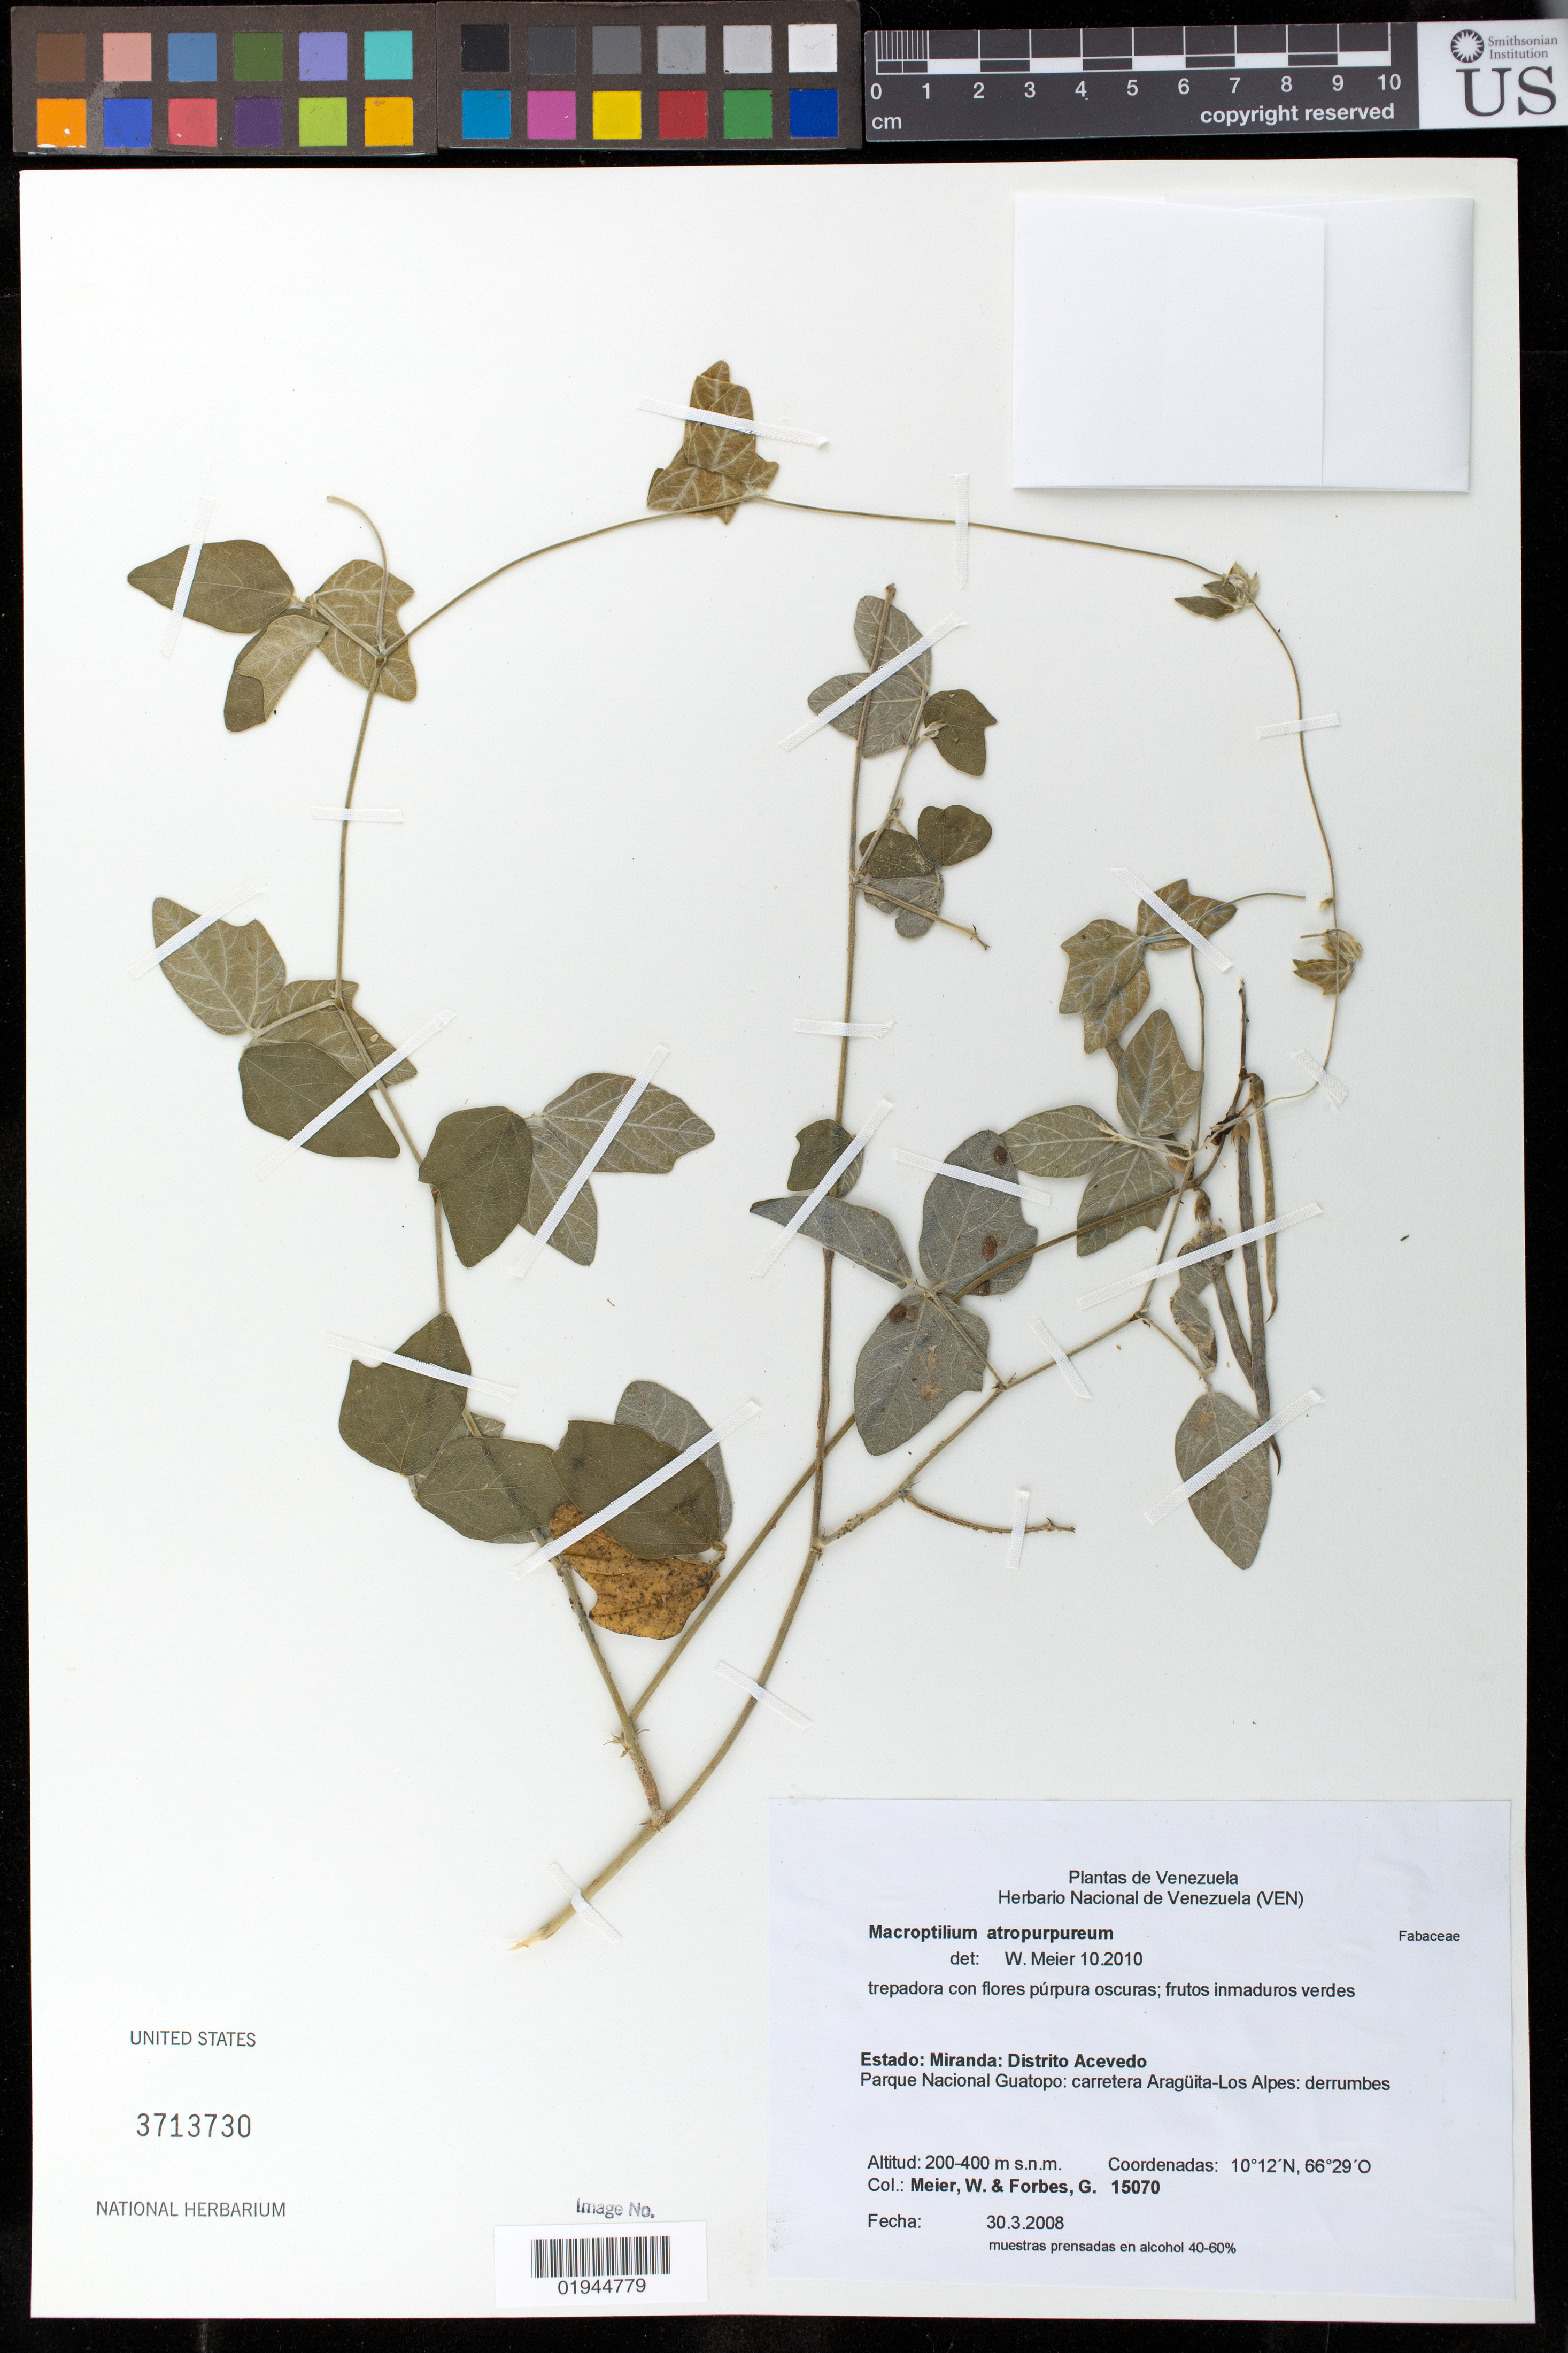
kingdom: Plantae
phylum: Tracheophyta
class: Magnoliopsida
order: Fabales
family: Fabaceae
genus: Macroptilium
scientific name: Macroptilium atropurpureum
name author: (DC.) Urb.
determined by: Meier, Winfried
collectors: W. Meier & G. Forbes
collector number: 15070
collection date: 2008-03-30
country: Venezuela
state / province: Miranda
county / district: Acevedo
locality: Parque Nacional Guatopo: carretera Araguita-Los Alpes.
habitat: derrumbes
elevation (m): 200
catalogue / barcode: US 3713730